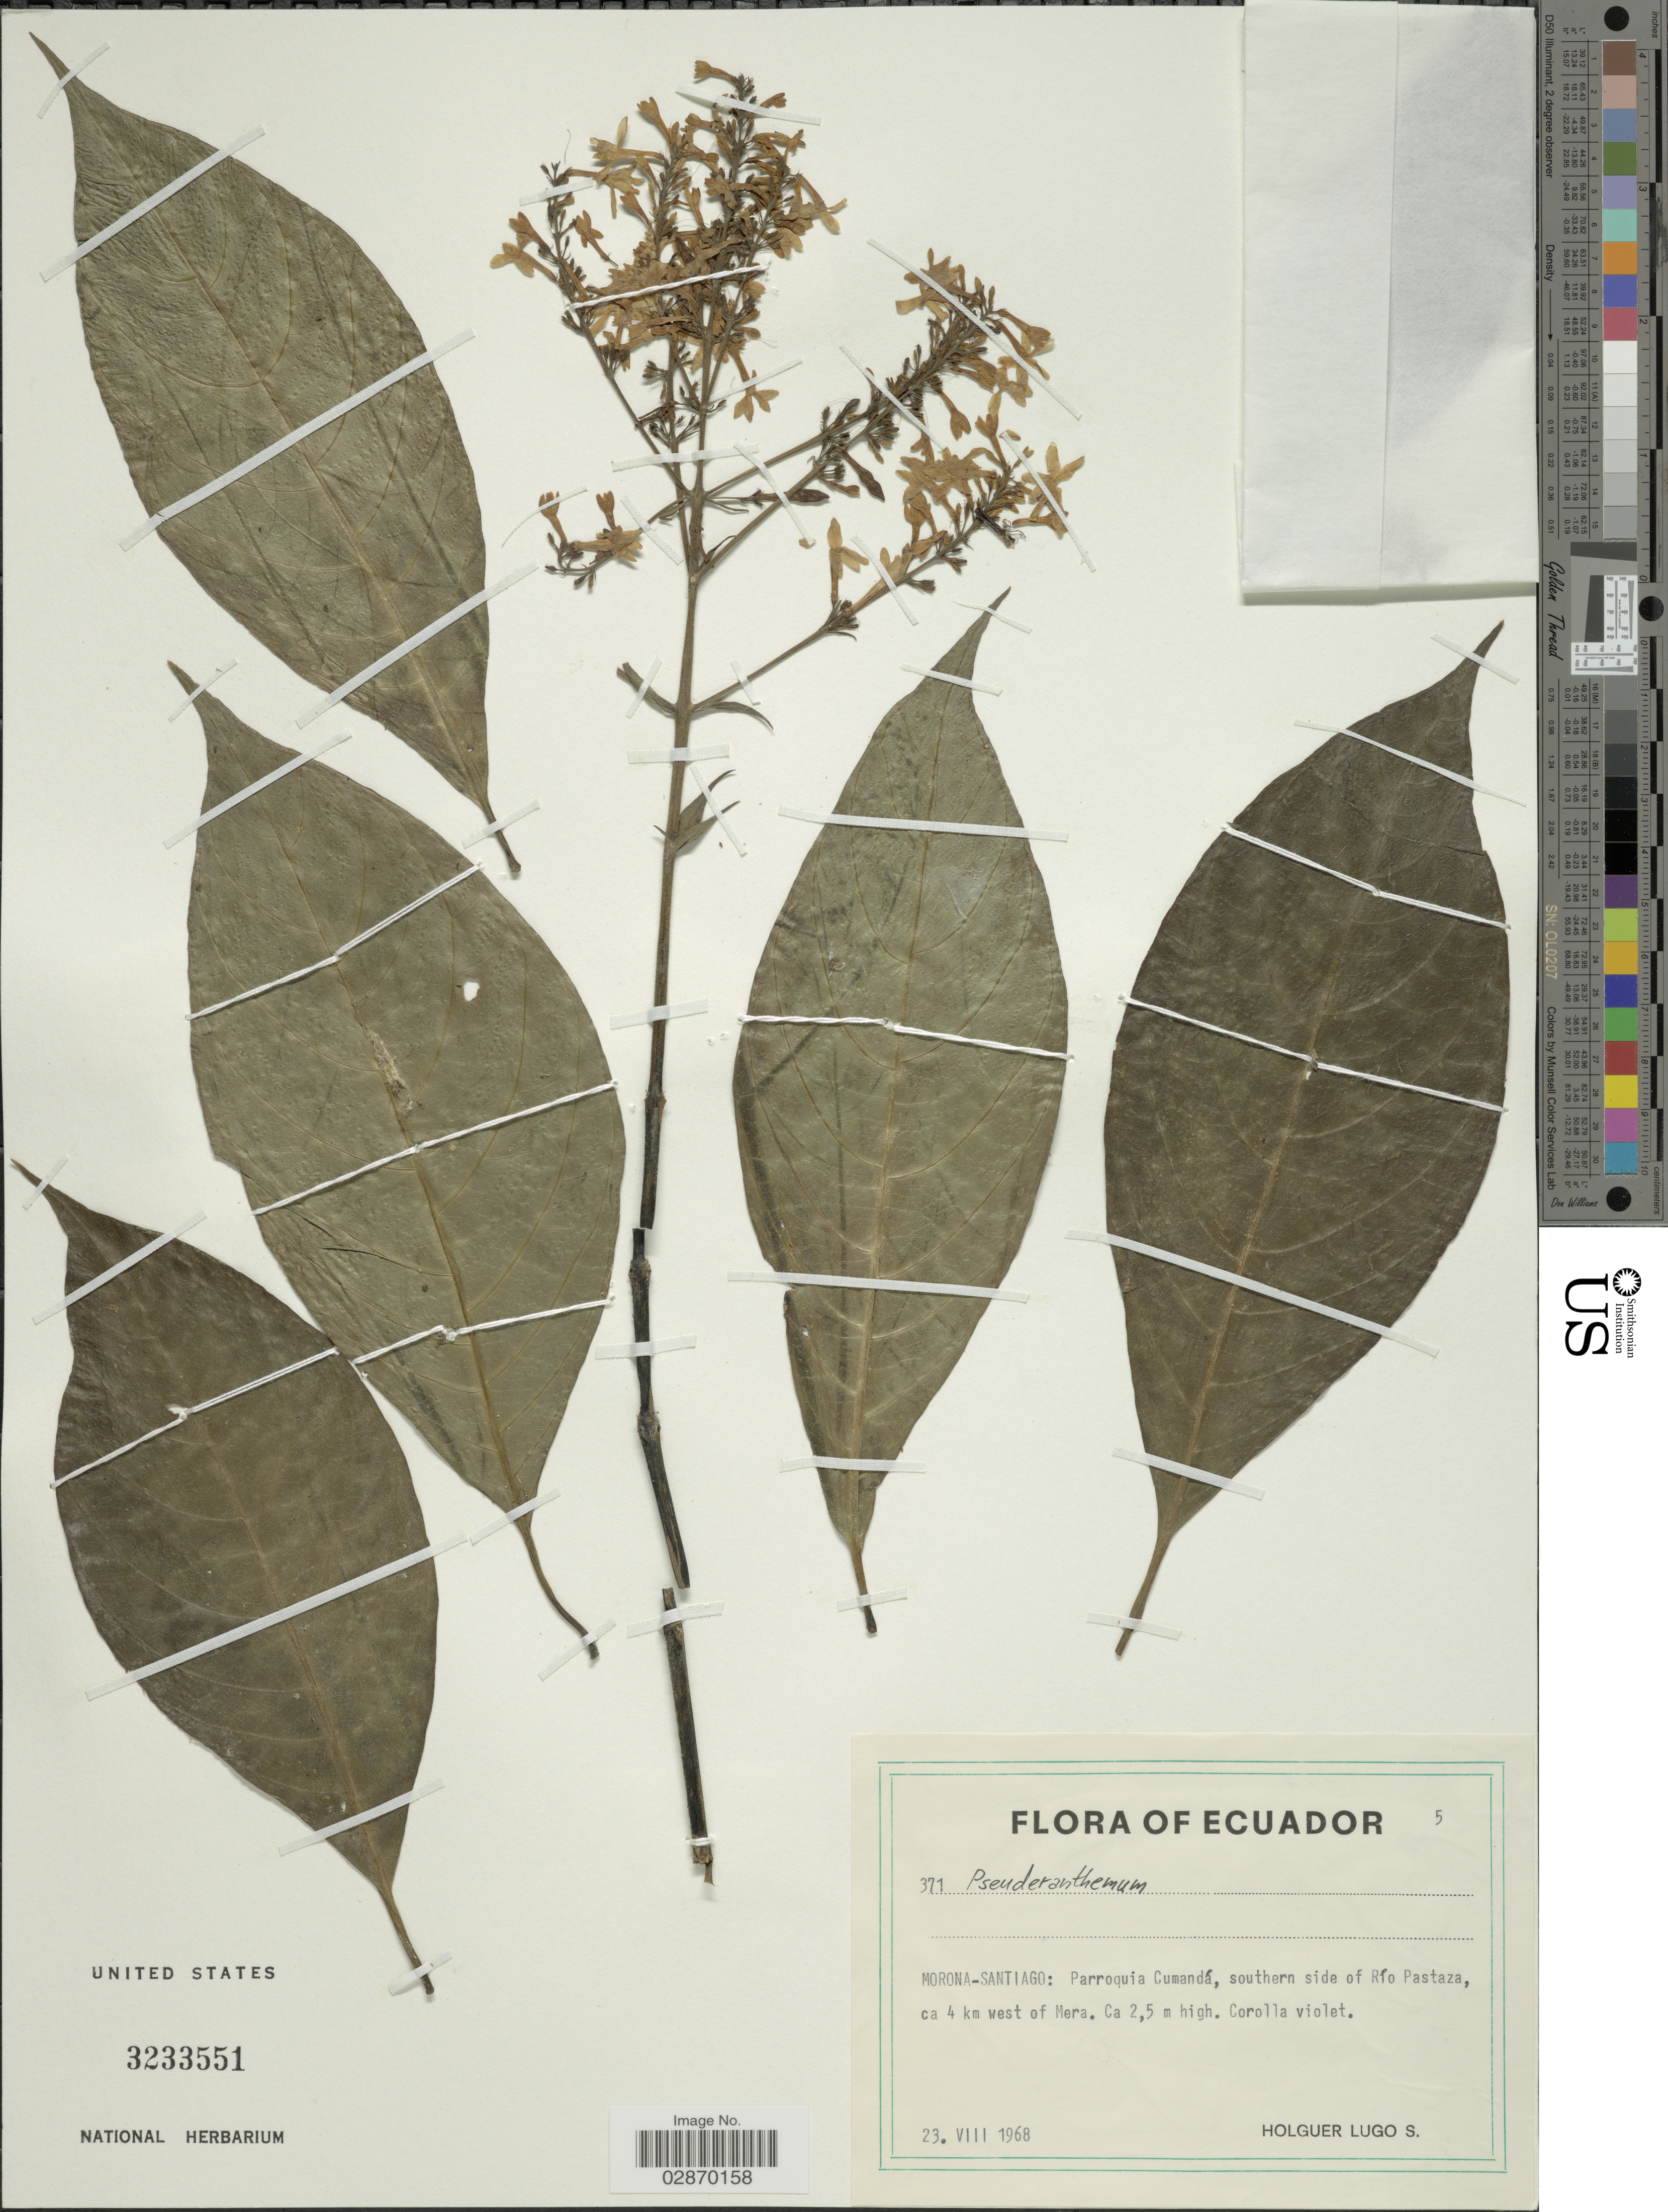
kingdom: Plantae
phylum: Tracheophyta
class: Magnoliopsida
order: Lamiales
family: Acanthaceae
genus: Pseuderanthemum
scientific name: Pseuderanthemum subauriculatum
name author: Mildbr.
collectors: H. Lugo S.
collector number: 371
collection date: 1968-08-23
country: Ecuador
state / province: Morona-Santiago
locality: Parroquia Cumandá, southern side of Río Pastaza, ca 4 km west of Mera.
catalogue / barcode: US 3233551